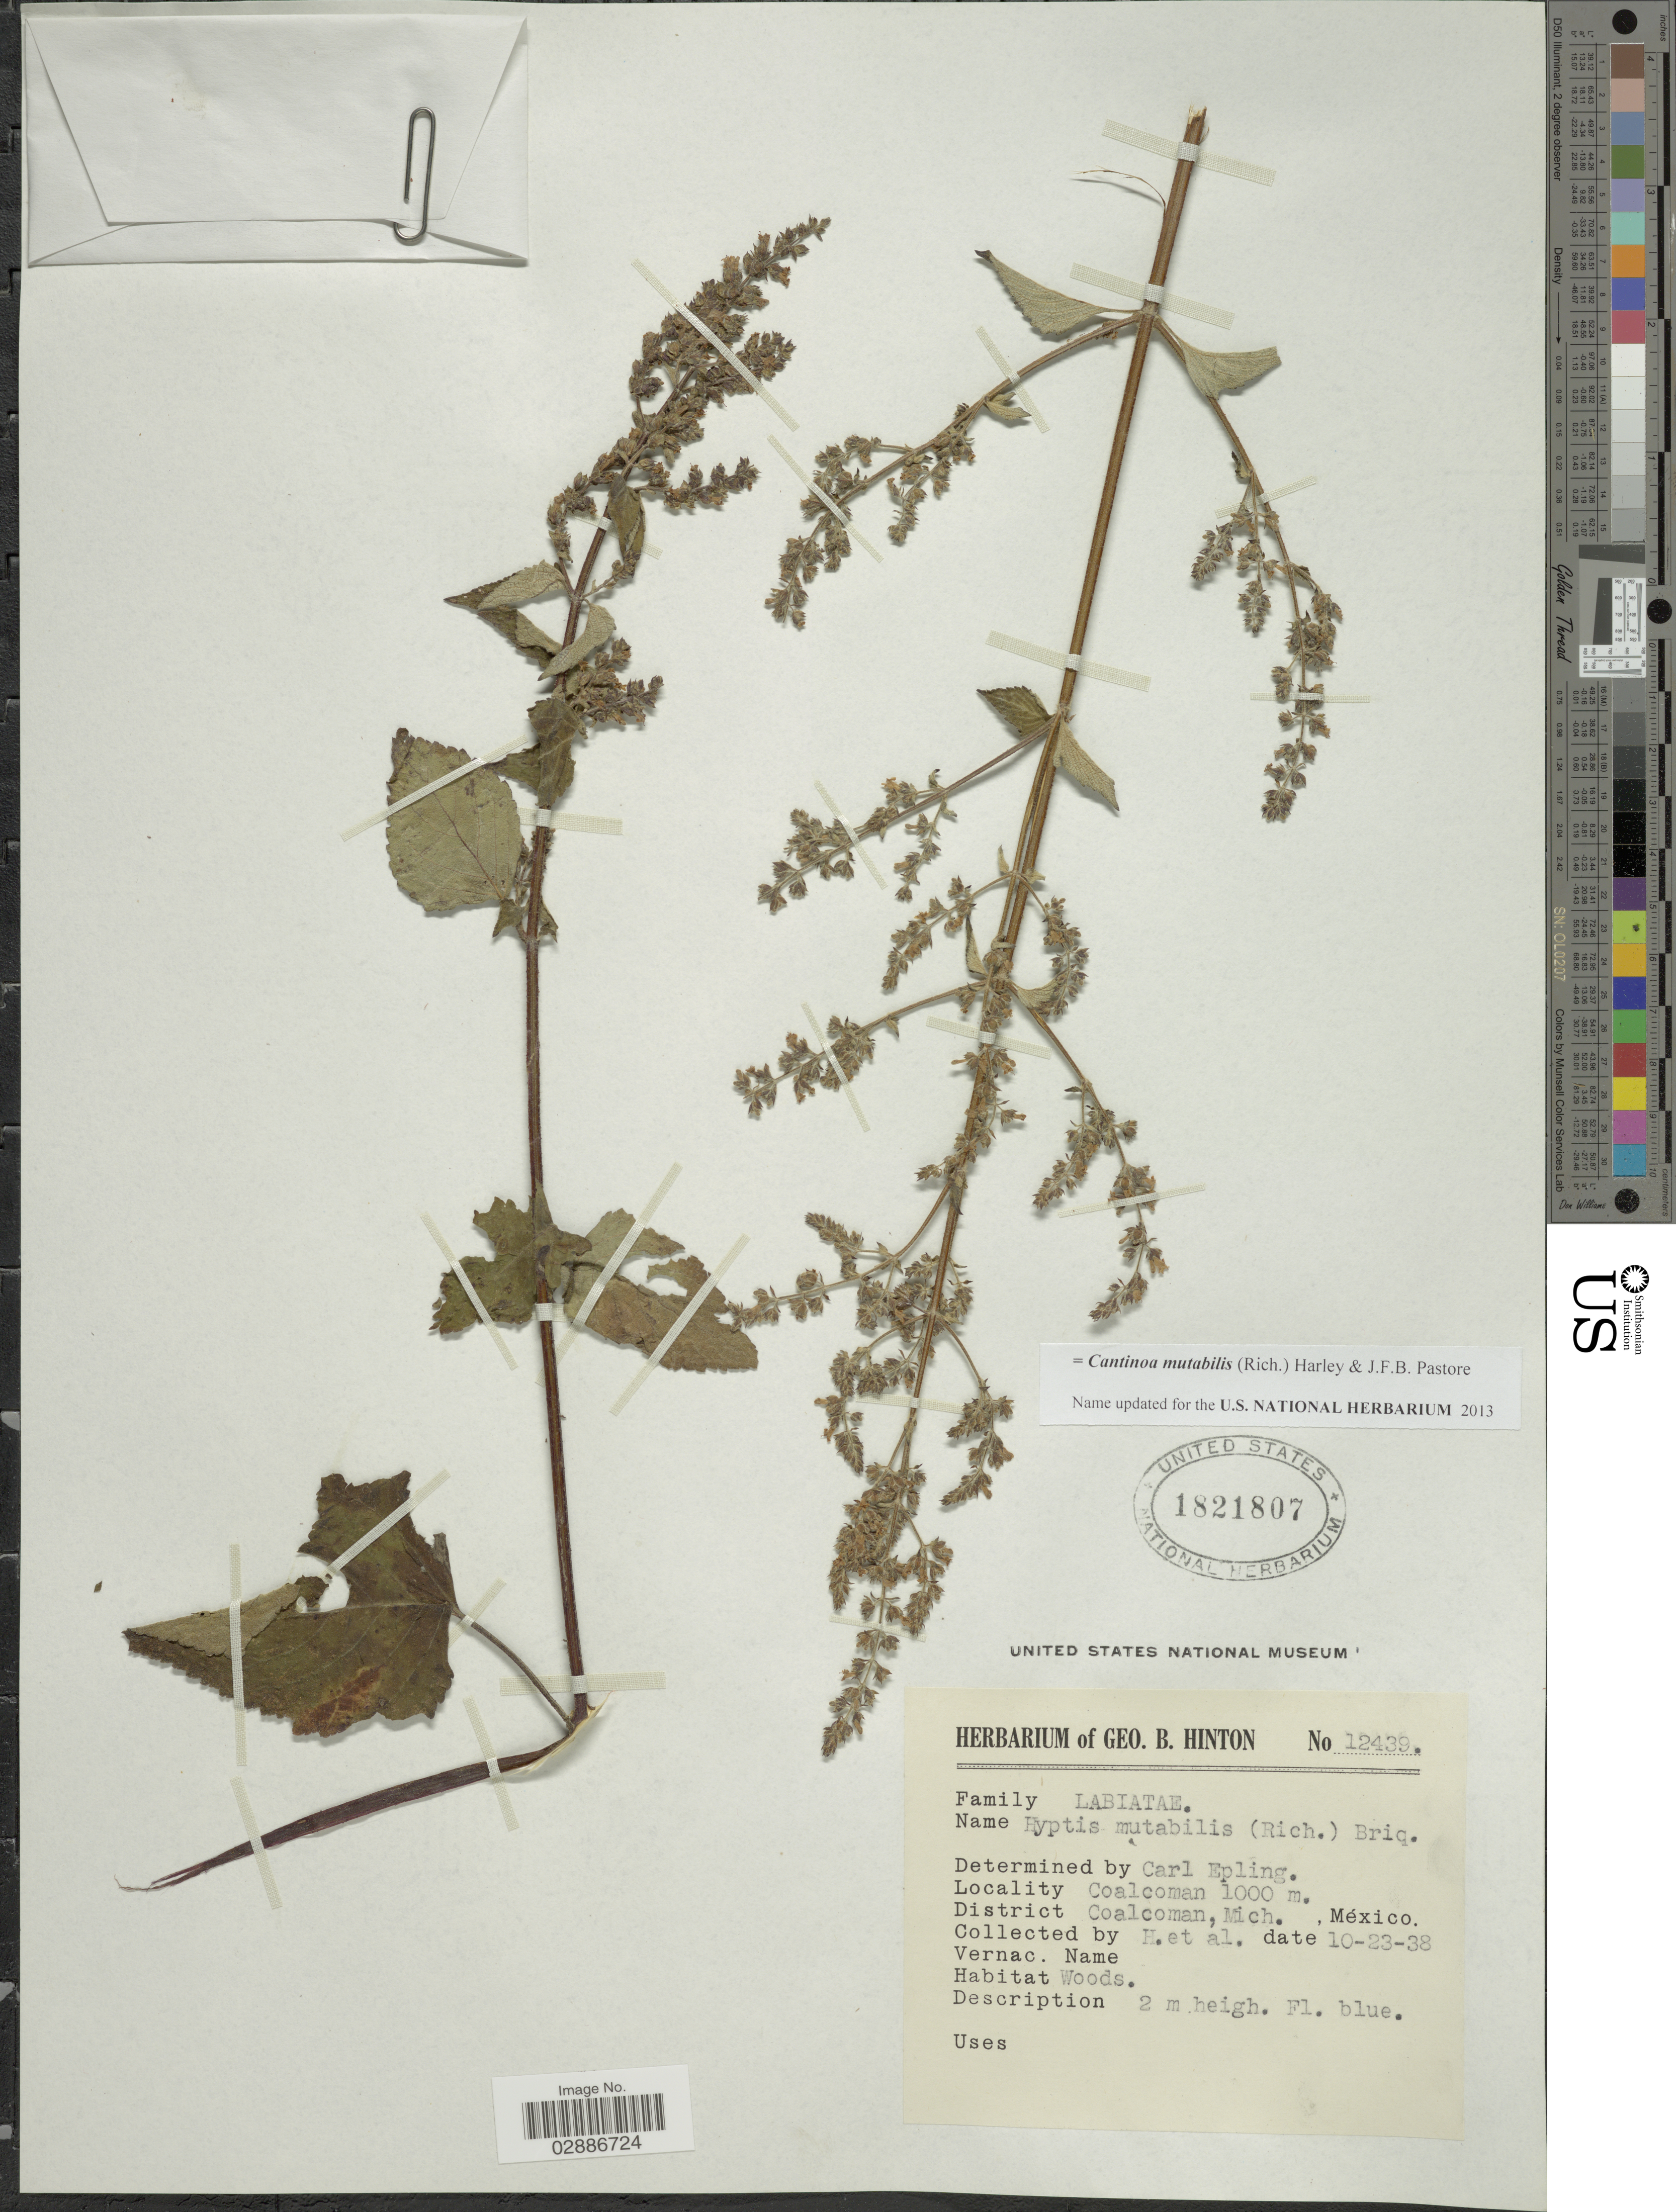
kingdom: Plantae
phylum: Tracheophyta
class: Magnoliopsida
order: Lamiales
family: Lamiaceae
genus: Cantinoa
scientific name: Cantinoa mutabilis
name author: (Epling) Harley & J.F.B. Pastore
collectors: G. B. Hinton & et al.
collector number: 12439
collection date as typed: Transcribed d/m/y: 23/10/38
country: Mexico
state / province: Michoacán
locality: Coalcoman. District Coalcoman.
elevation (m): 1000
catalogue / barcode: US 1821807